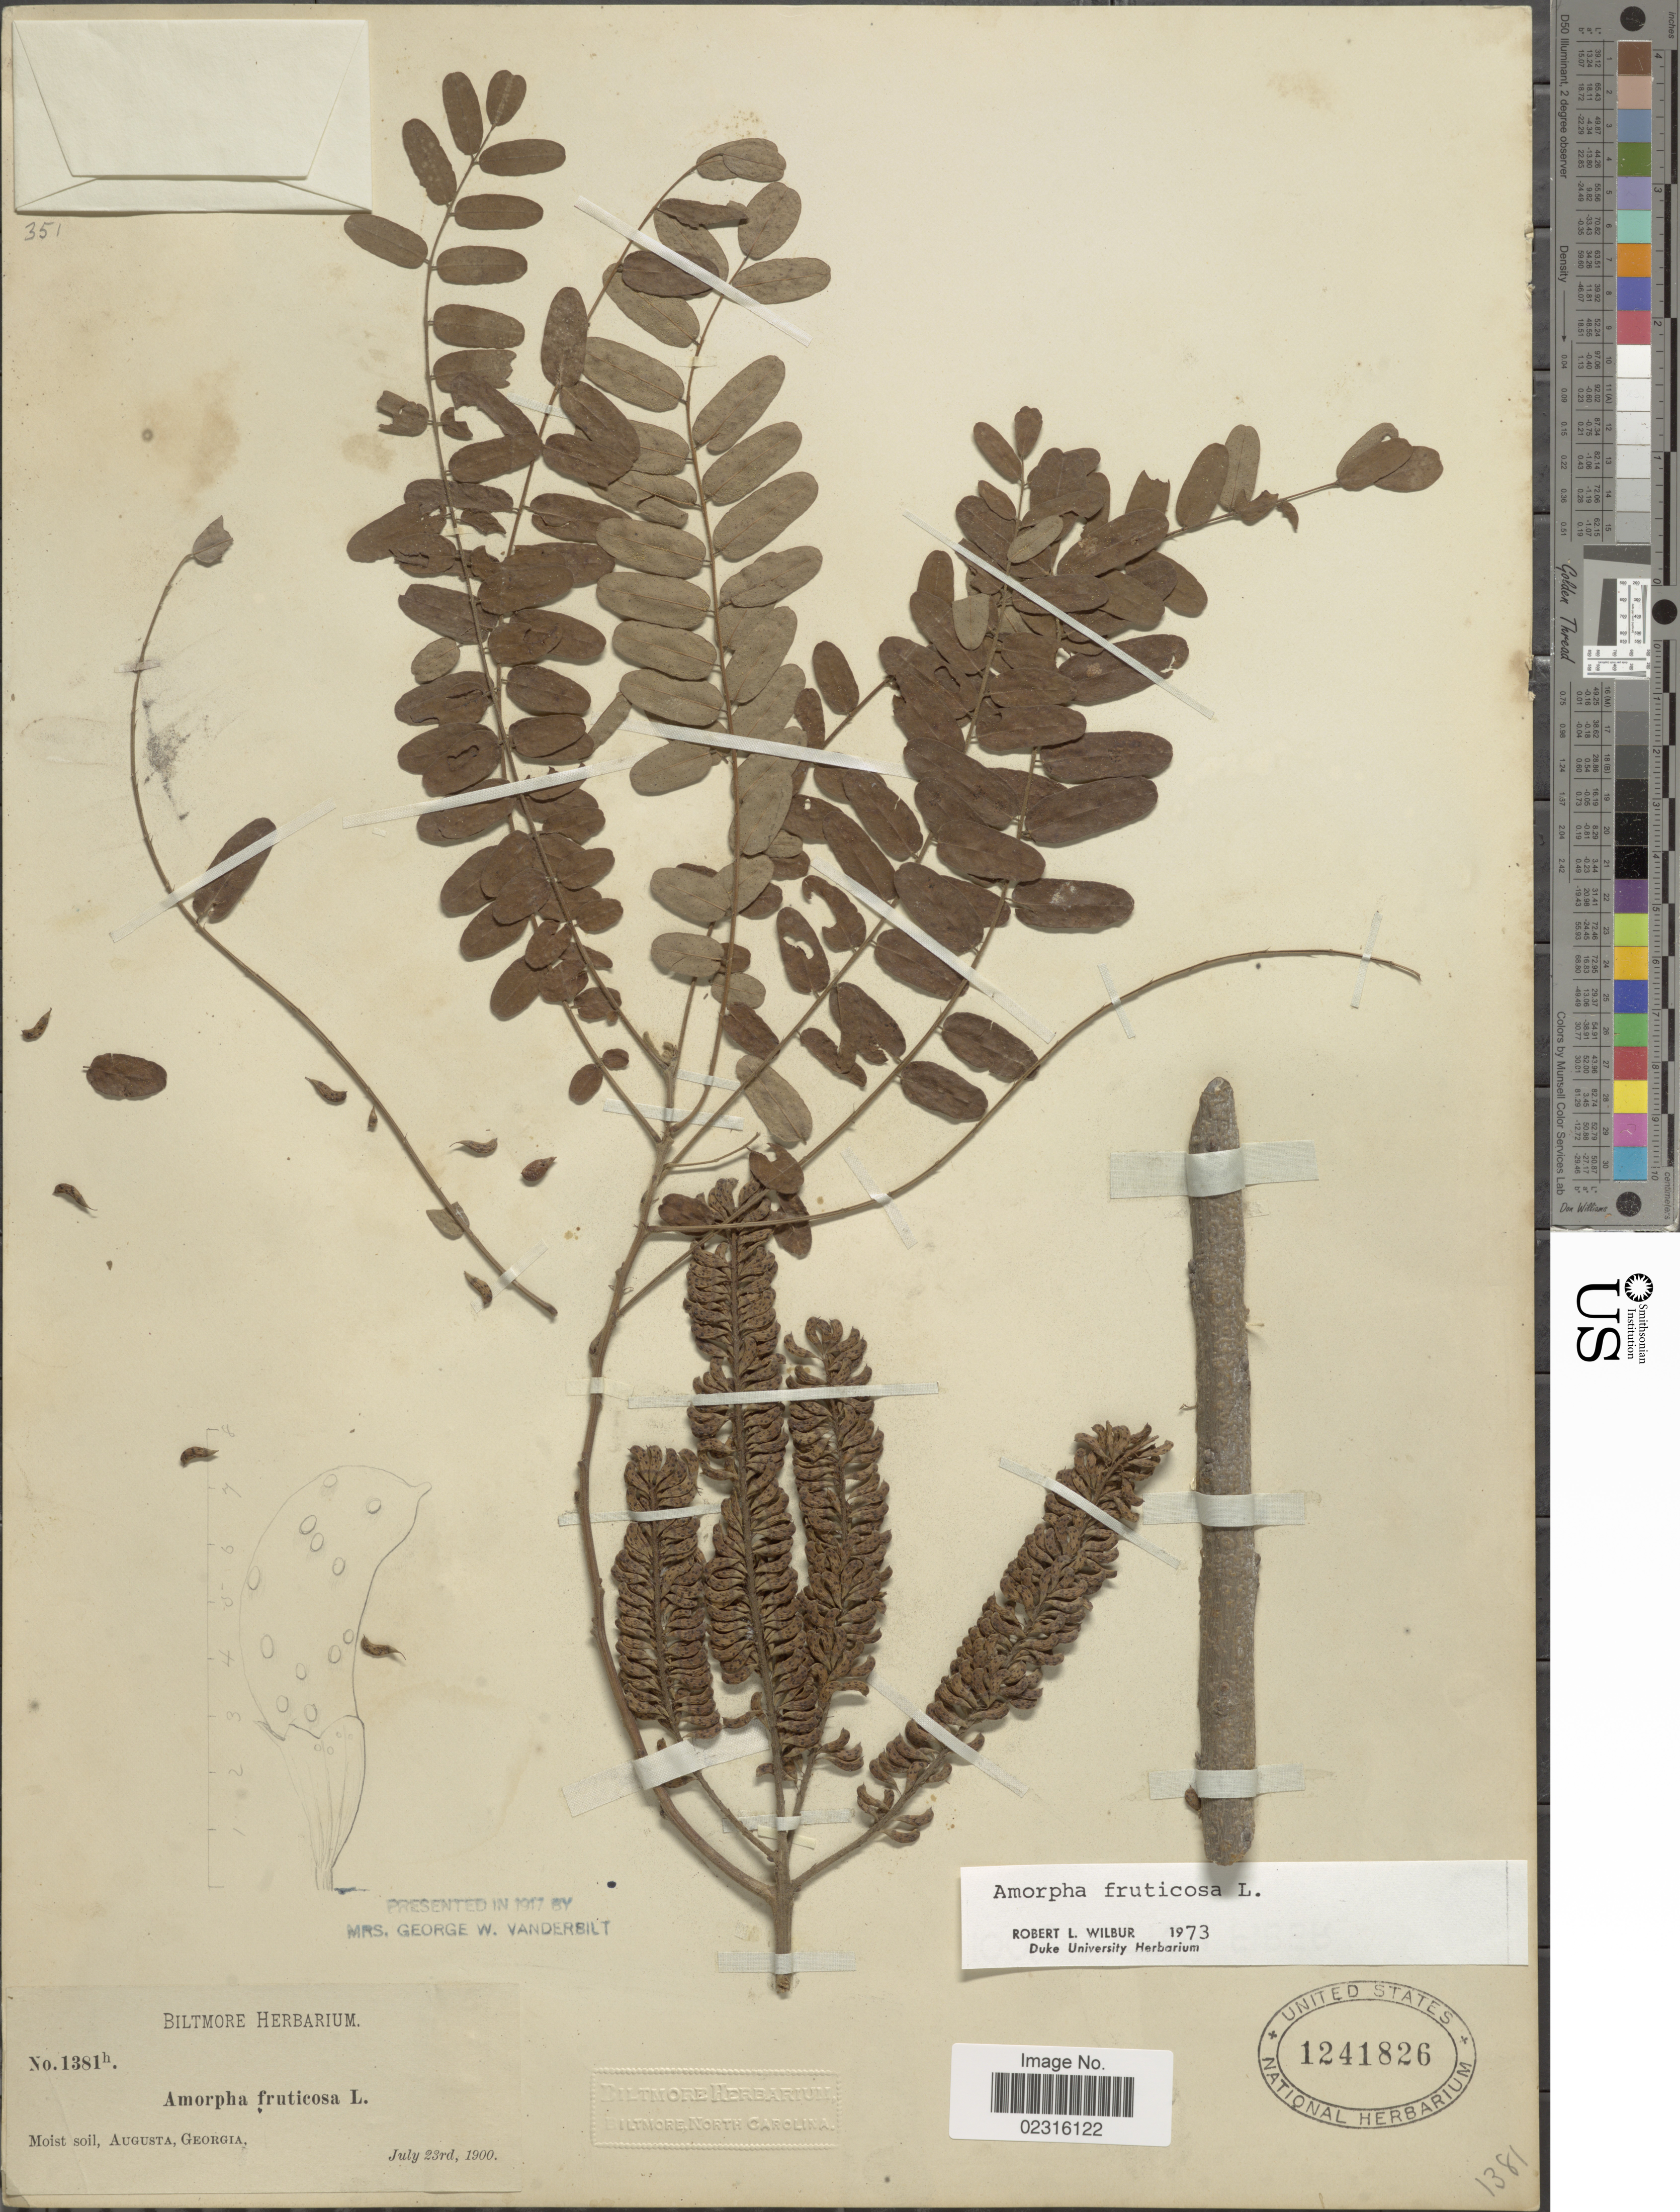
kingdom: Plantae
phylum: Tracheophyta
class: Magnoliopsida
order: Fabales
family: Fabaceae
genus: Amorpha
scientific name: Amorpha fruticosa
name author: L.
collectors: ex herb. Biltmore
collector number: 1381h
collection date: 1900-07-23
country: United States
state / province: Georgia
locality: Augusta.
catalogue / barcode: US 1241826